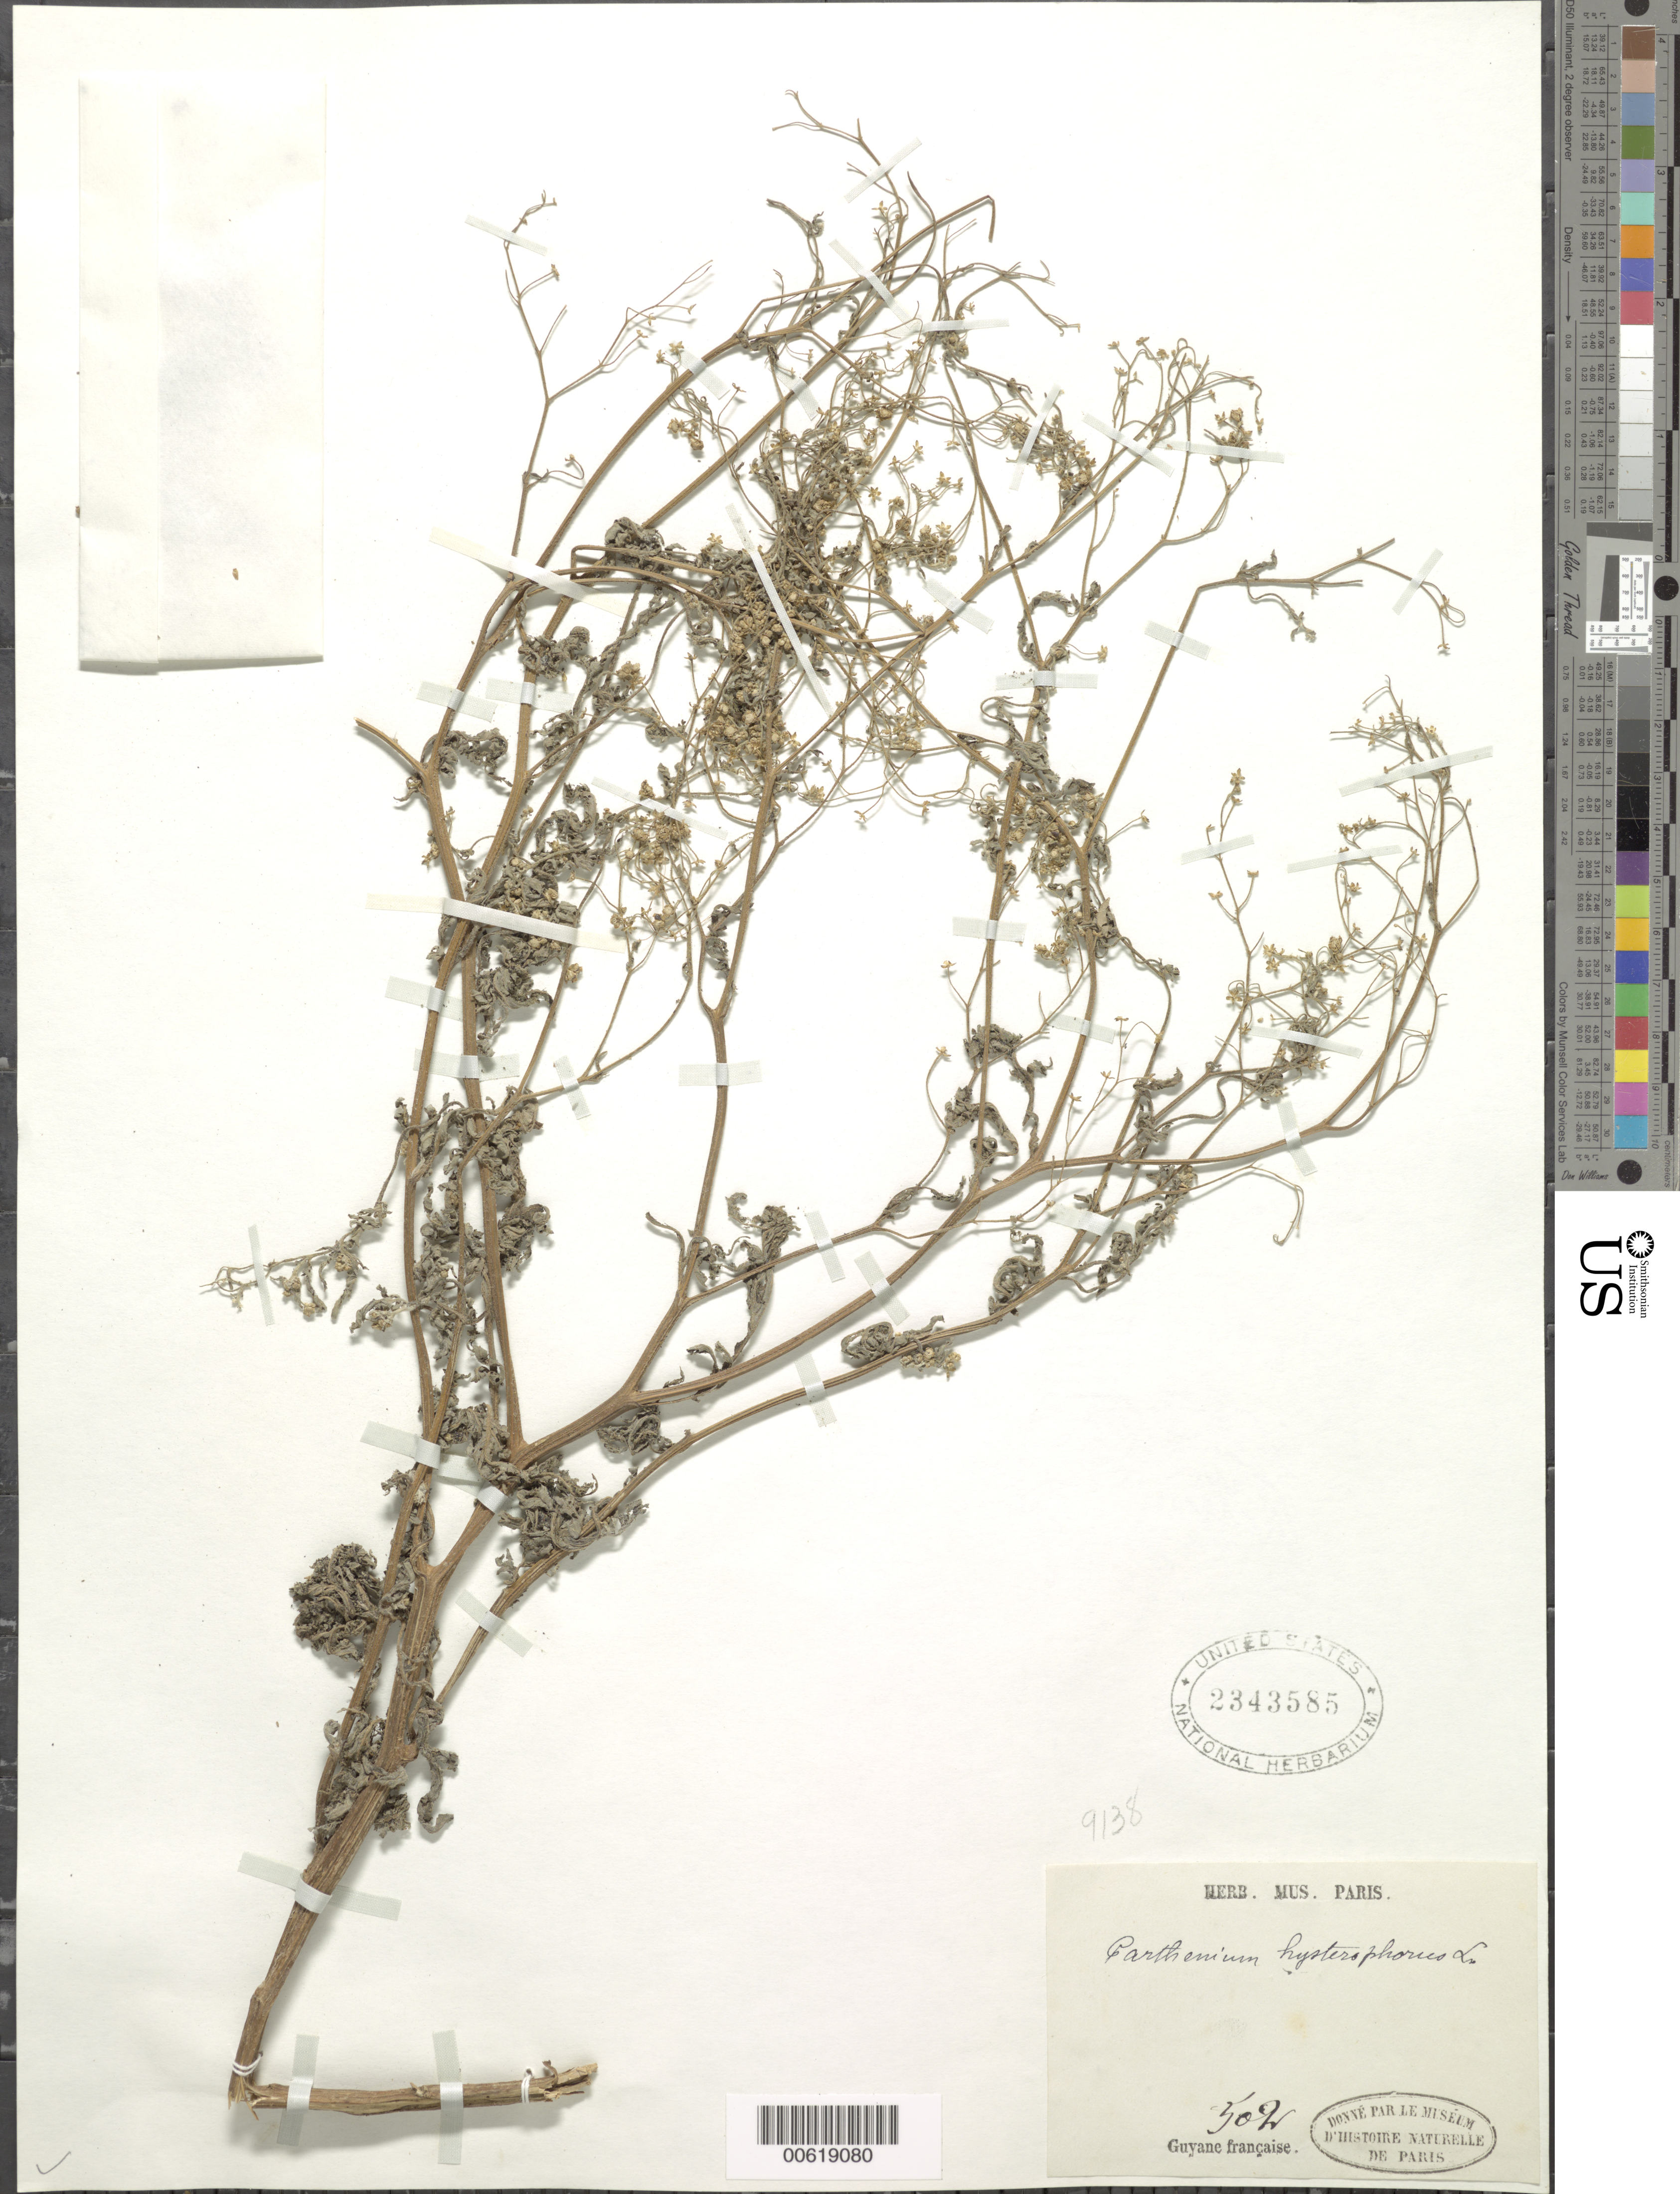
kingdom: Plantae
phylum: Tracheophyta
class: Magnoliopsida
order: Asterales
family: Asteraceae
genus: Parthenium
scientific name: Parthenium hysterophorus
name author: L.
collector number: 502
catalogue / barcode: US 2343585